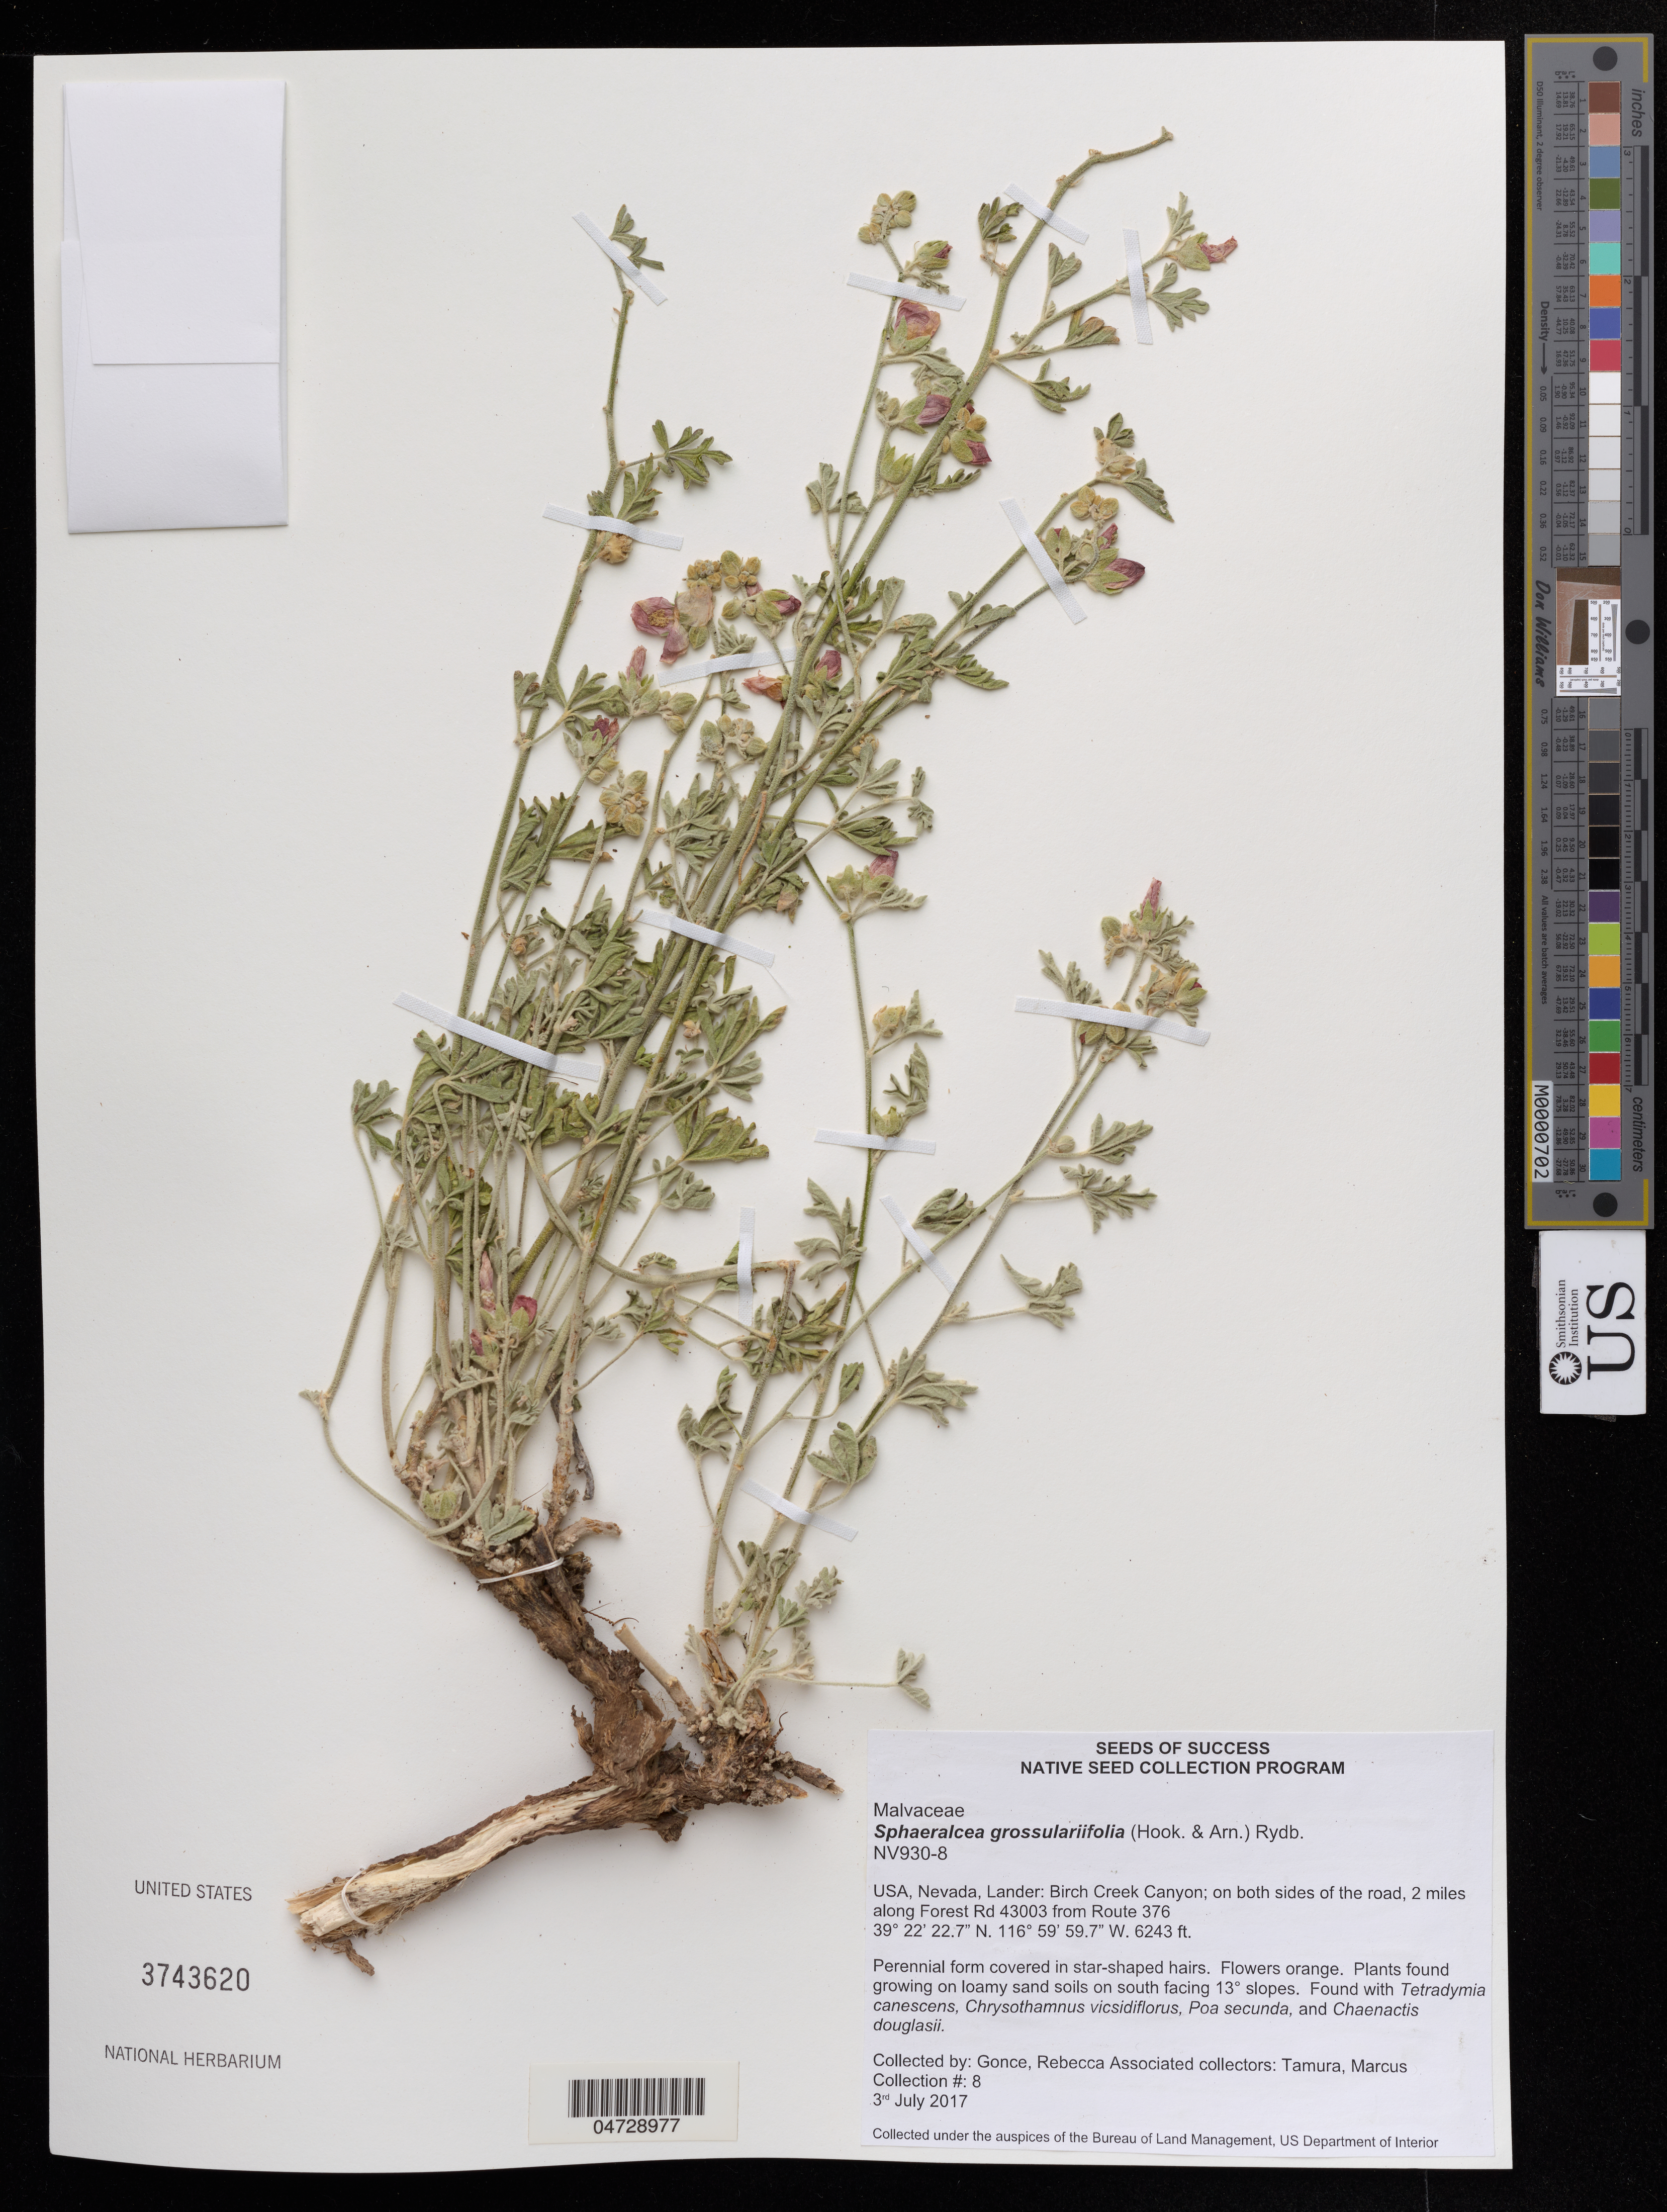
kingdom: Plantae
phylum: Tracheophyta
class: Magnoliopsida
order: Malvales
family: Malvaceae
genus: Sphaeralcea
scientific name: Sphaeralcea grossulariifolia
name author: (Hook. & Arn.) Rydb.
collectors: R. Gonce, -. Tamura & -. Marcus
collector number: NV930-8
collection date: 2017-07-03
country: United States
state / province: Nevada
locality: Lander: Birch Creek Canyon; on both sides of the road, 2 miles along Forest Rd 43003 from Route 376.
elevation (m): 1903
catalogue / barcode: US 3743620